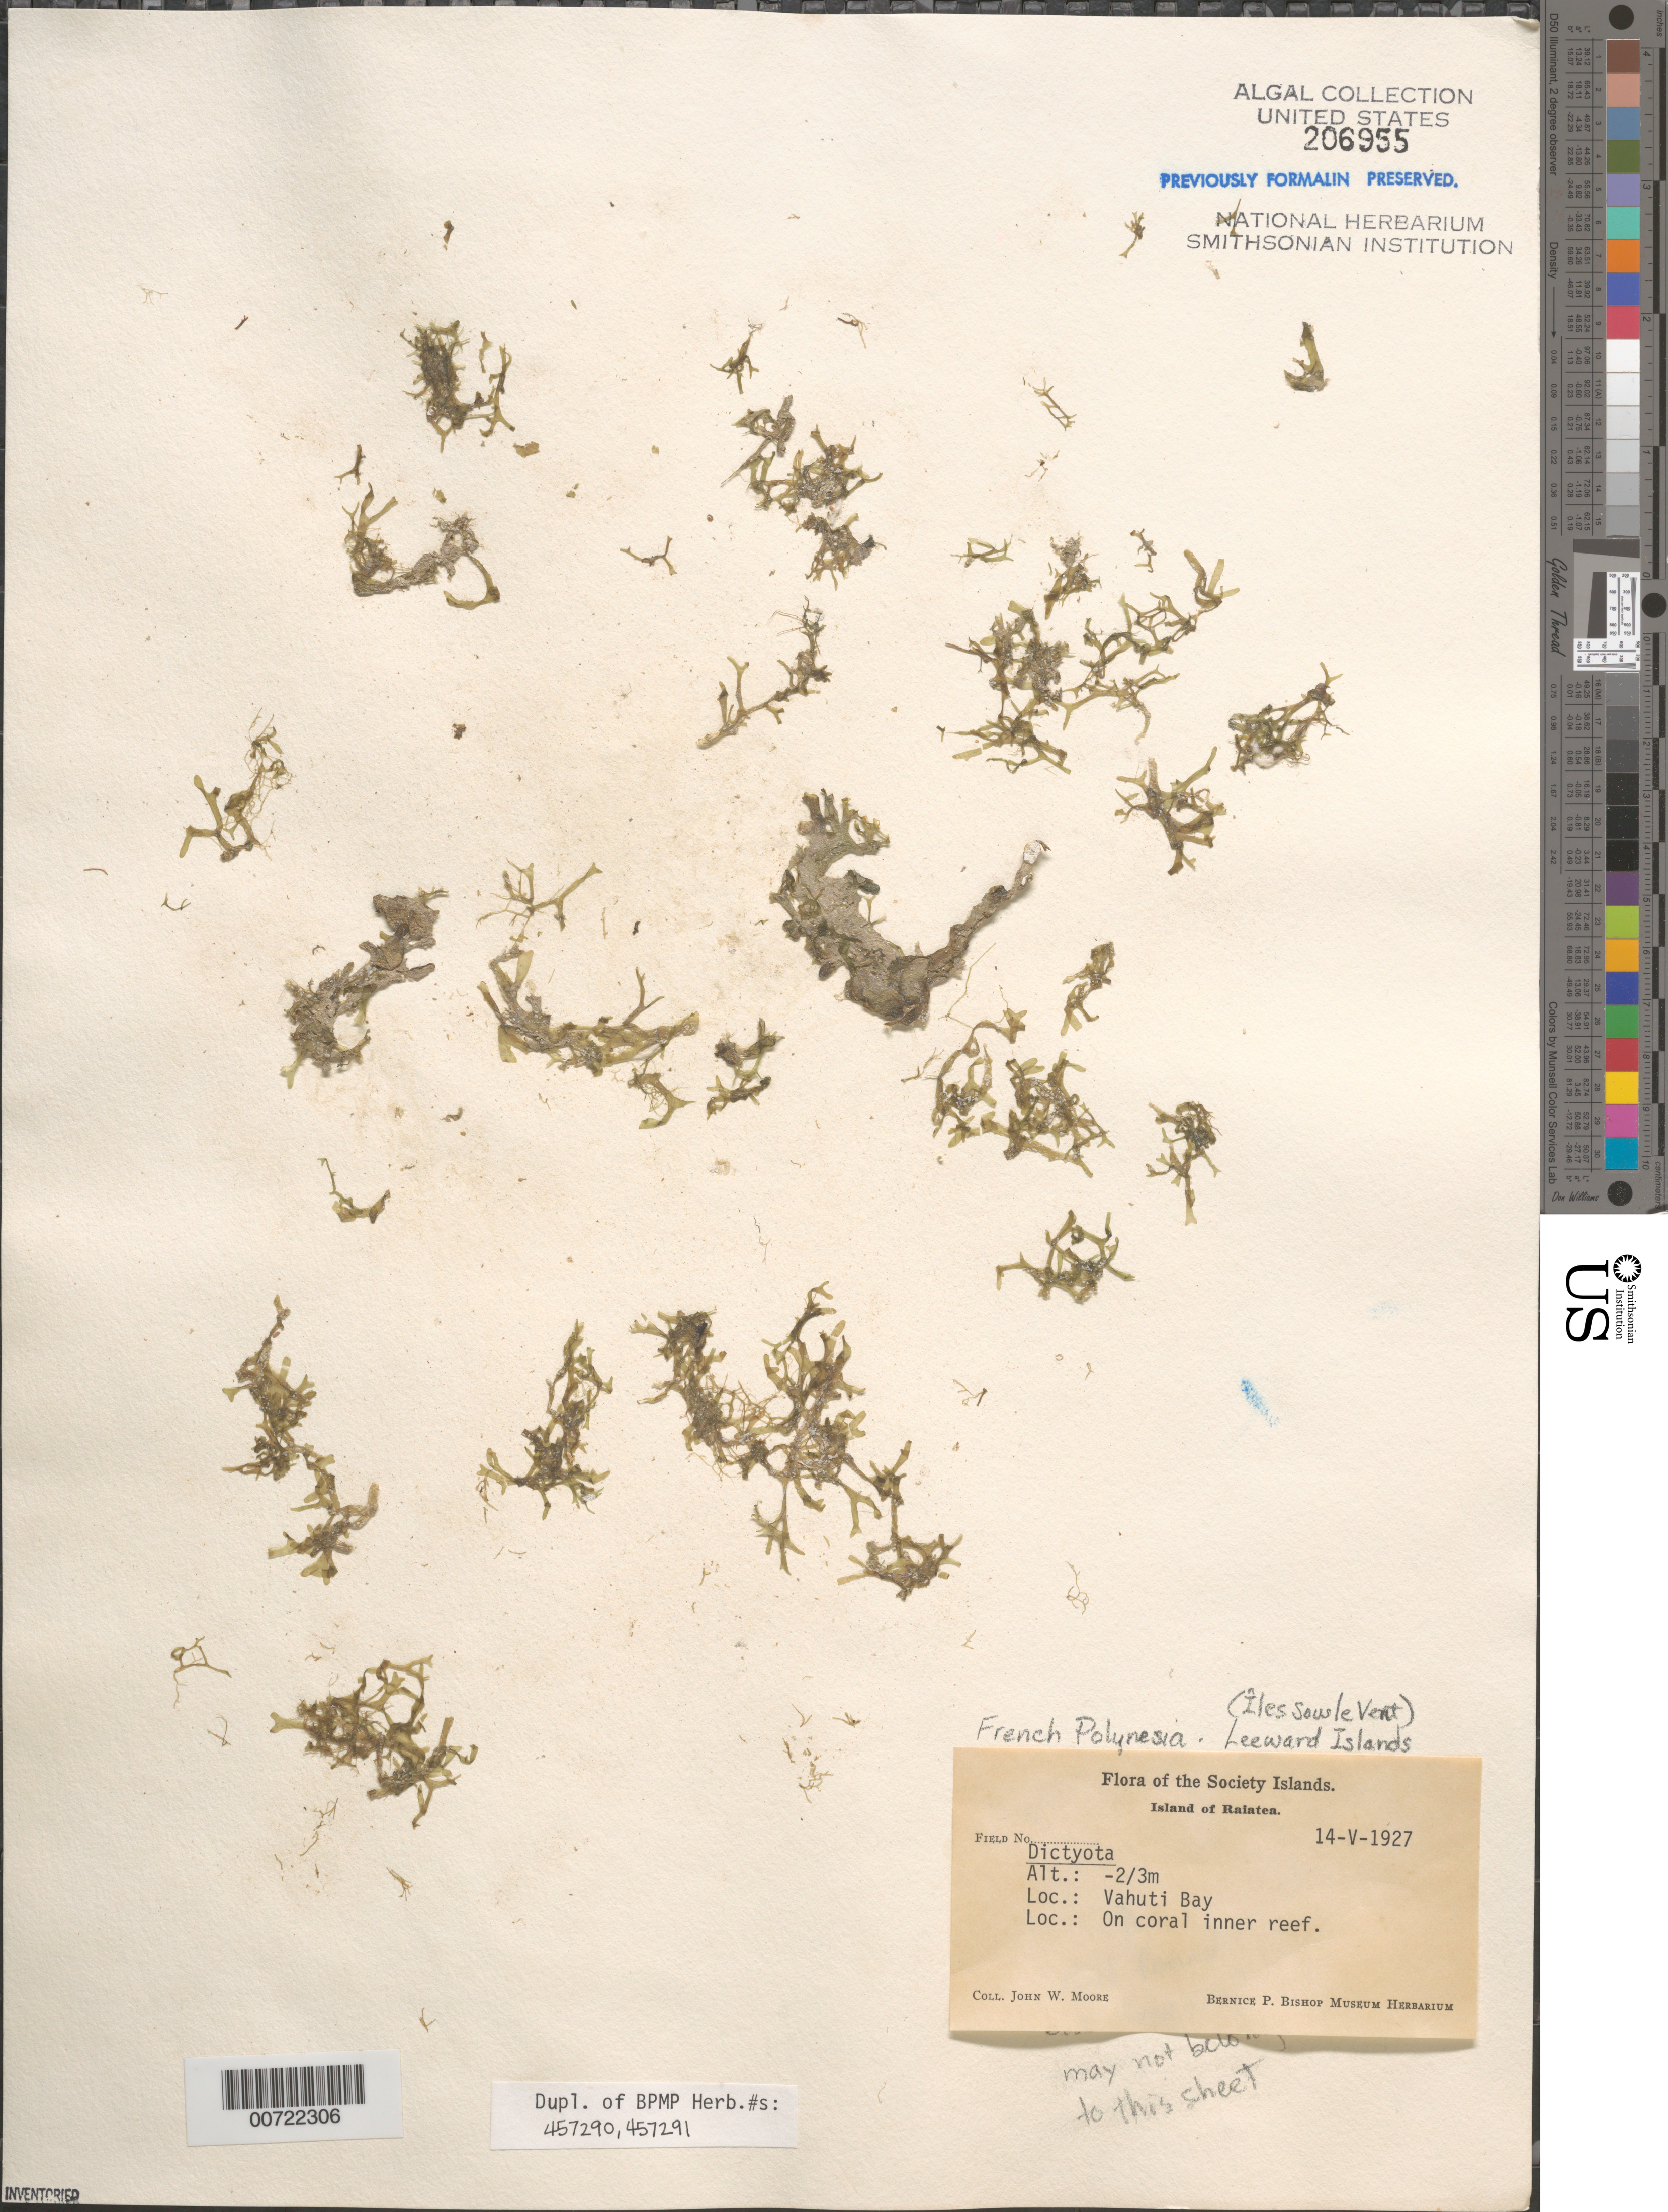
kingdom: Chromista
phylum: Ochrophyta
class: Phaeophyceae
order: Dictyotales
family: Dictyotaceae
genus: Dictyota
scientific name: Dictyota sp.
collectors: J. W. Moore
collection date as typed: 14 May 1927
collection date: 1927-05-14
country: French Polynesia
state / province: Iles Sous-le-Vent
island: Raiatea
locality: Vahuti Bay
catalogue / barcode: US 206955